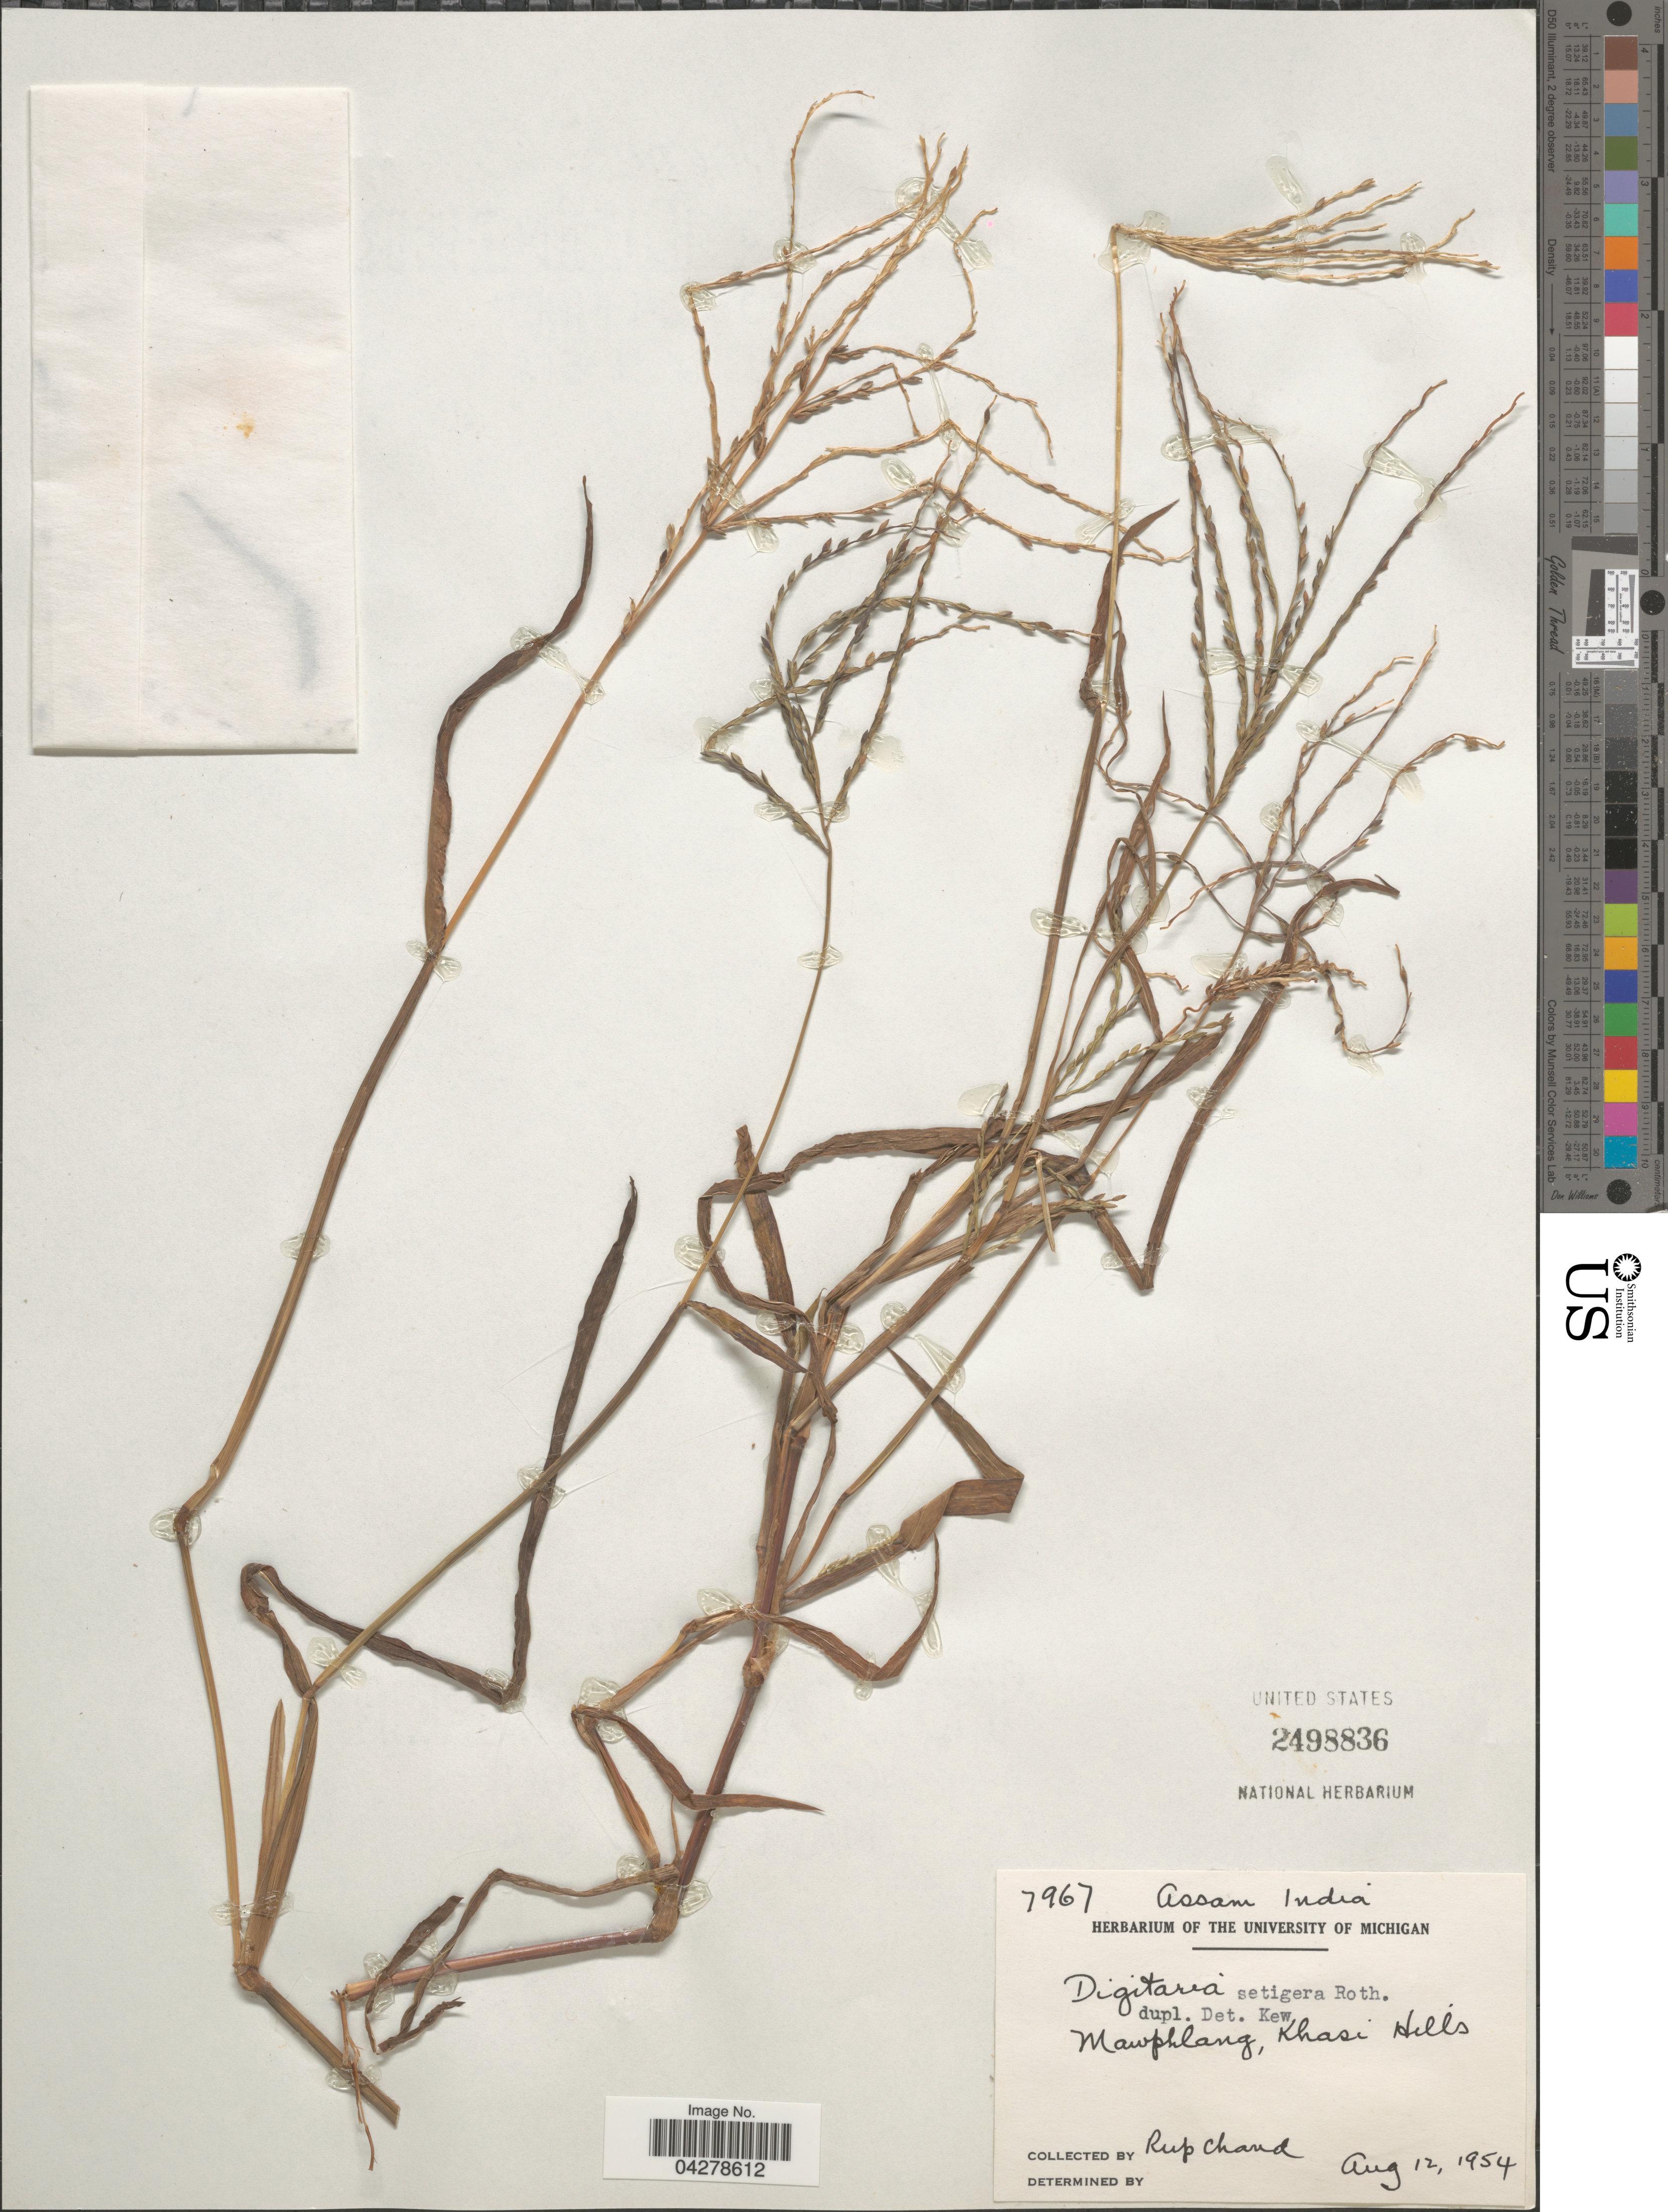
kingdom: Plantae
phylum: Tracheophyta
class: Liliopsida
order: Poales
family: Poaceae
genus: Digitaria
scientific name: Digitaria setigera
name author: Roth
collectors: R. Chand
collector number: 7967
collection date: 1954-08-12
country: India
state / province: Meghalaya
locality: Mawphlang, Khasi Hills.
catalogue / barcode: US 2498836